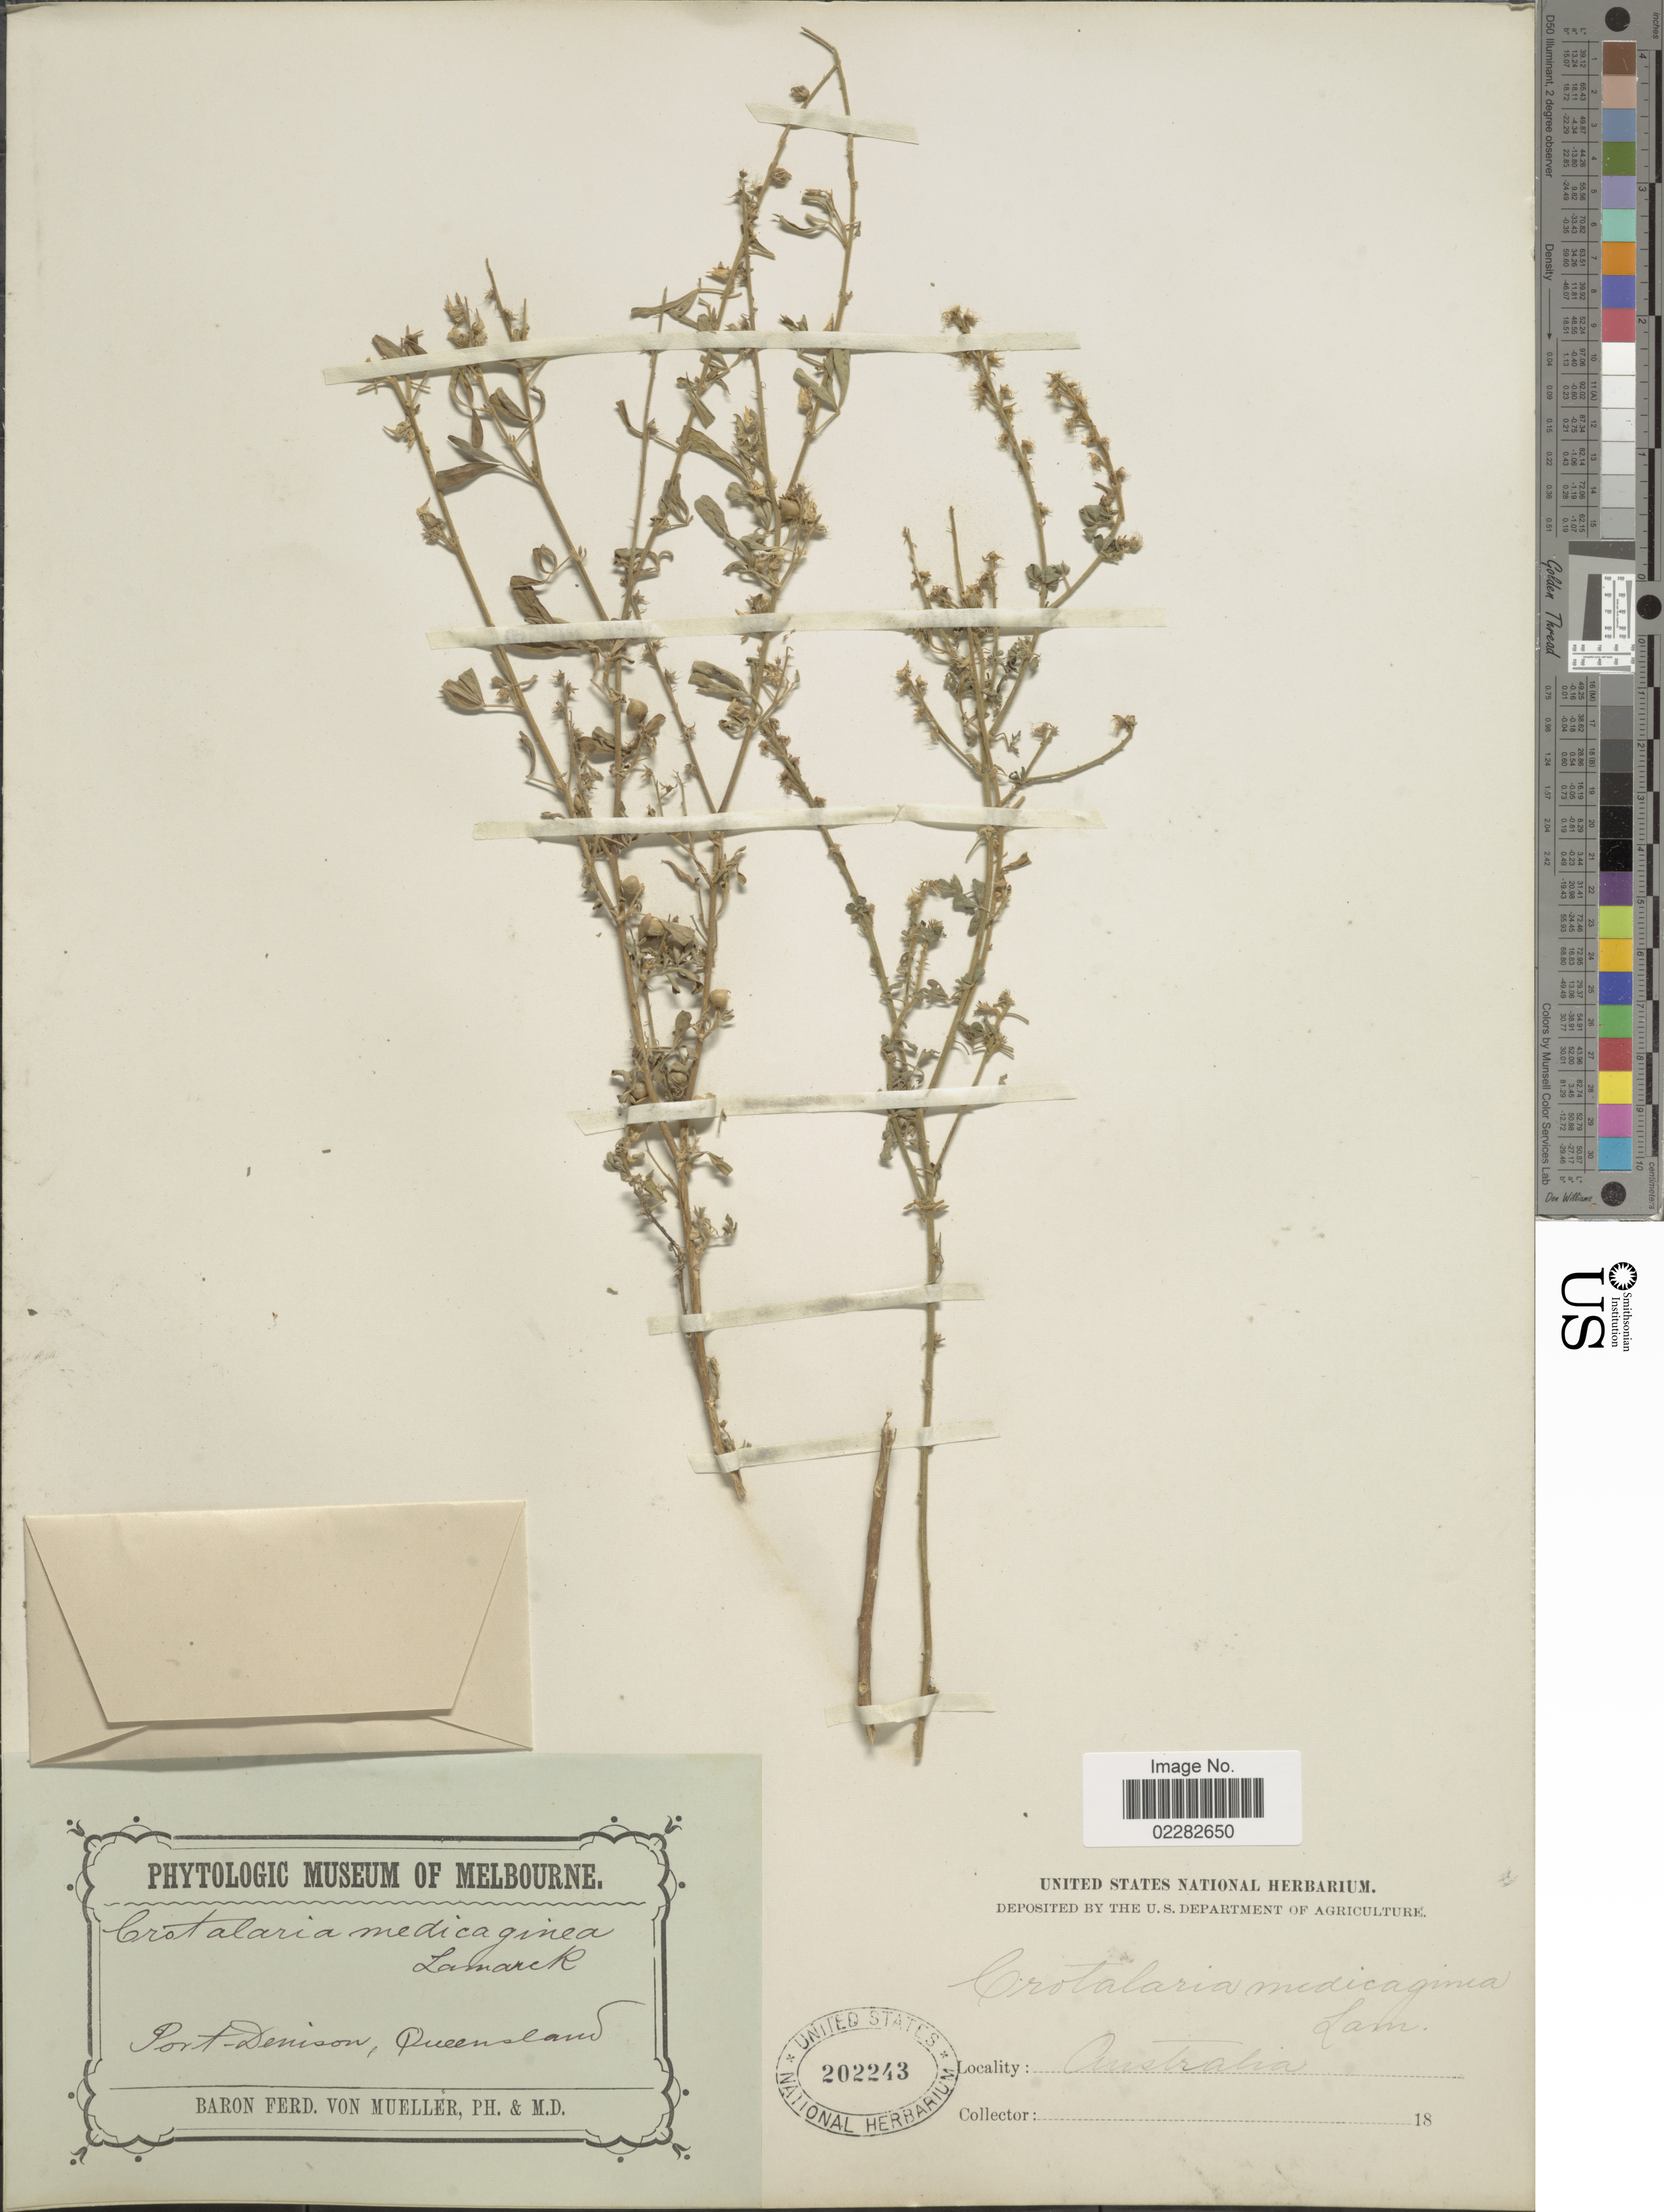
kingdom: Plantae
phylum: Tracheophyta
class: Magnoliopsida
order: Fabales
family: Fabaceae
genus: Crotalaria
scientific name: Crotalaria medicaginea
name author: Lam.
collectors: B. von Mueller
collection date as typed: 18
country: Australia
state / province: Queensland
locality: Port-Denison.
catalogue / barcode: US 202243